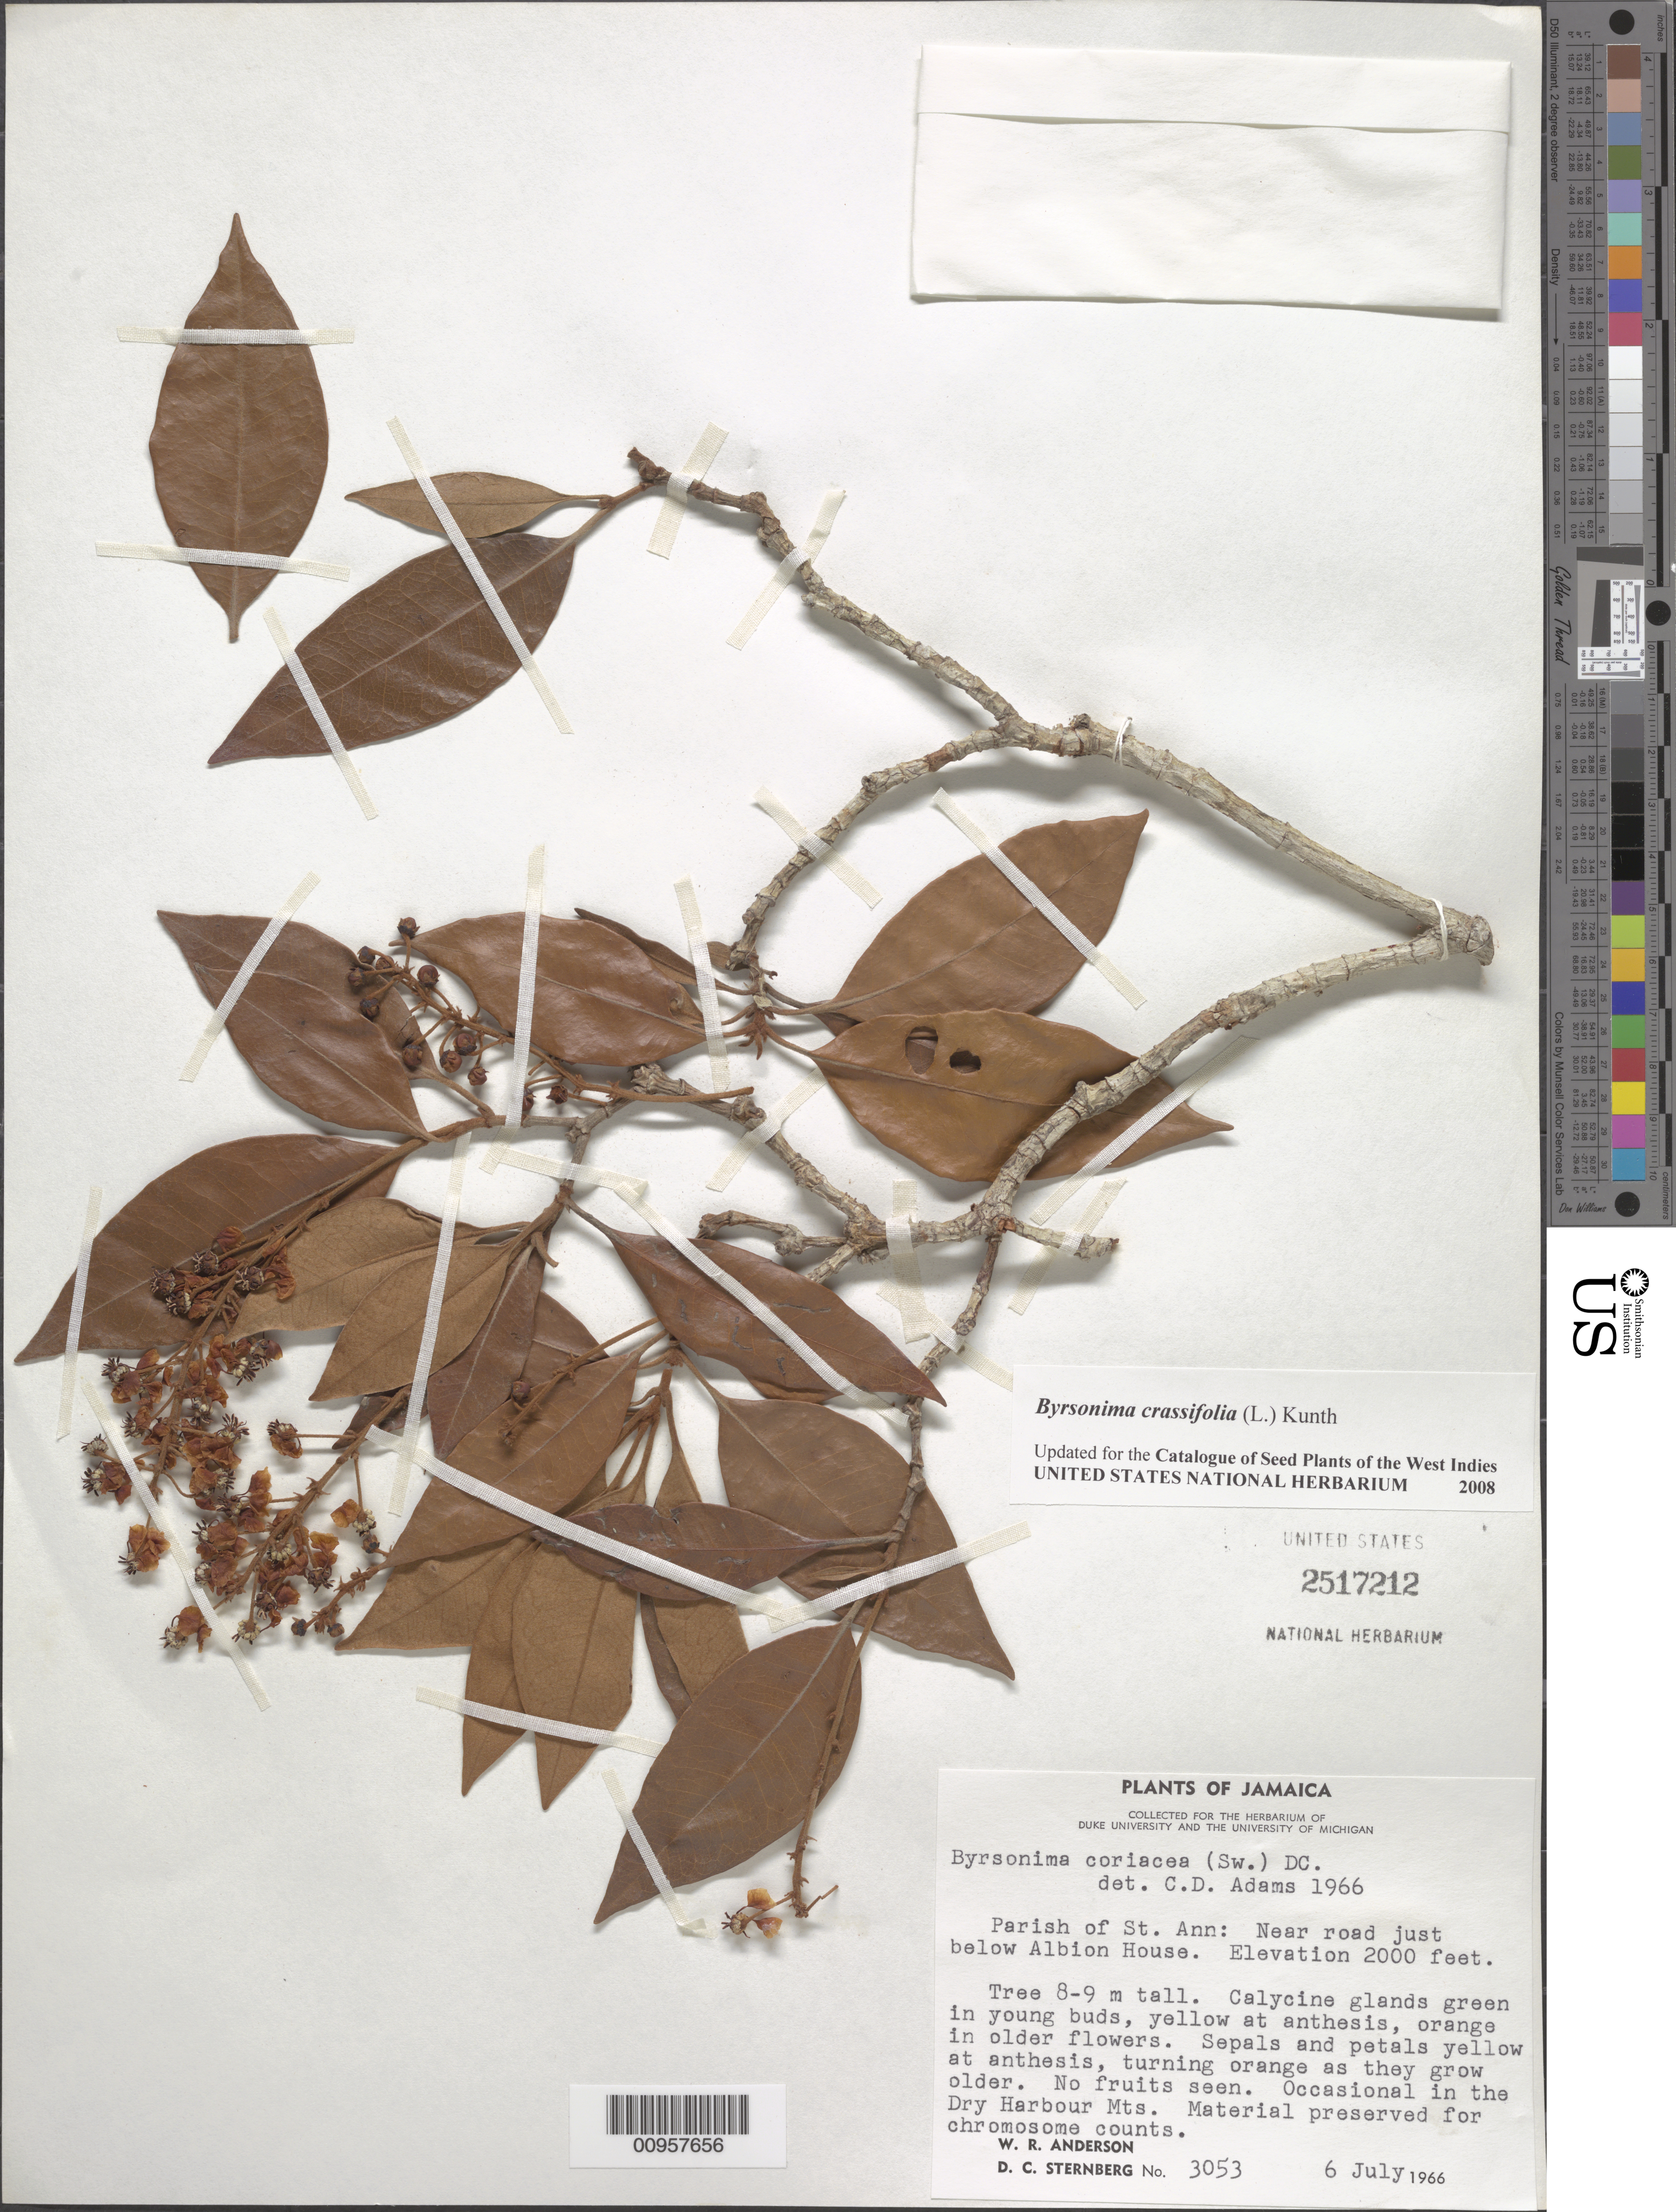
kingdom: Plantae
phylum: Tracheophyta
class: Magnoliopsida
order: Malpighiales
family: Malpighiaceae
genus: Byrsonima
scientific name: Byrsonima crassifolia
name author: (L.) Kunth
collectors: W. R. Anderson & D. Sternberg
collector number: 3053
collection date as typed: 06 Jul 1966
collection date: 1966-07-06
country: Jamaica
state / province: Saint Ann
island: Jamaica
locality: Near road just below Albion House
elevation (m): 610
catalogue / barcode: US 2517212